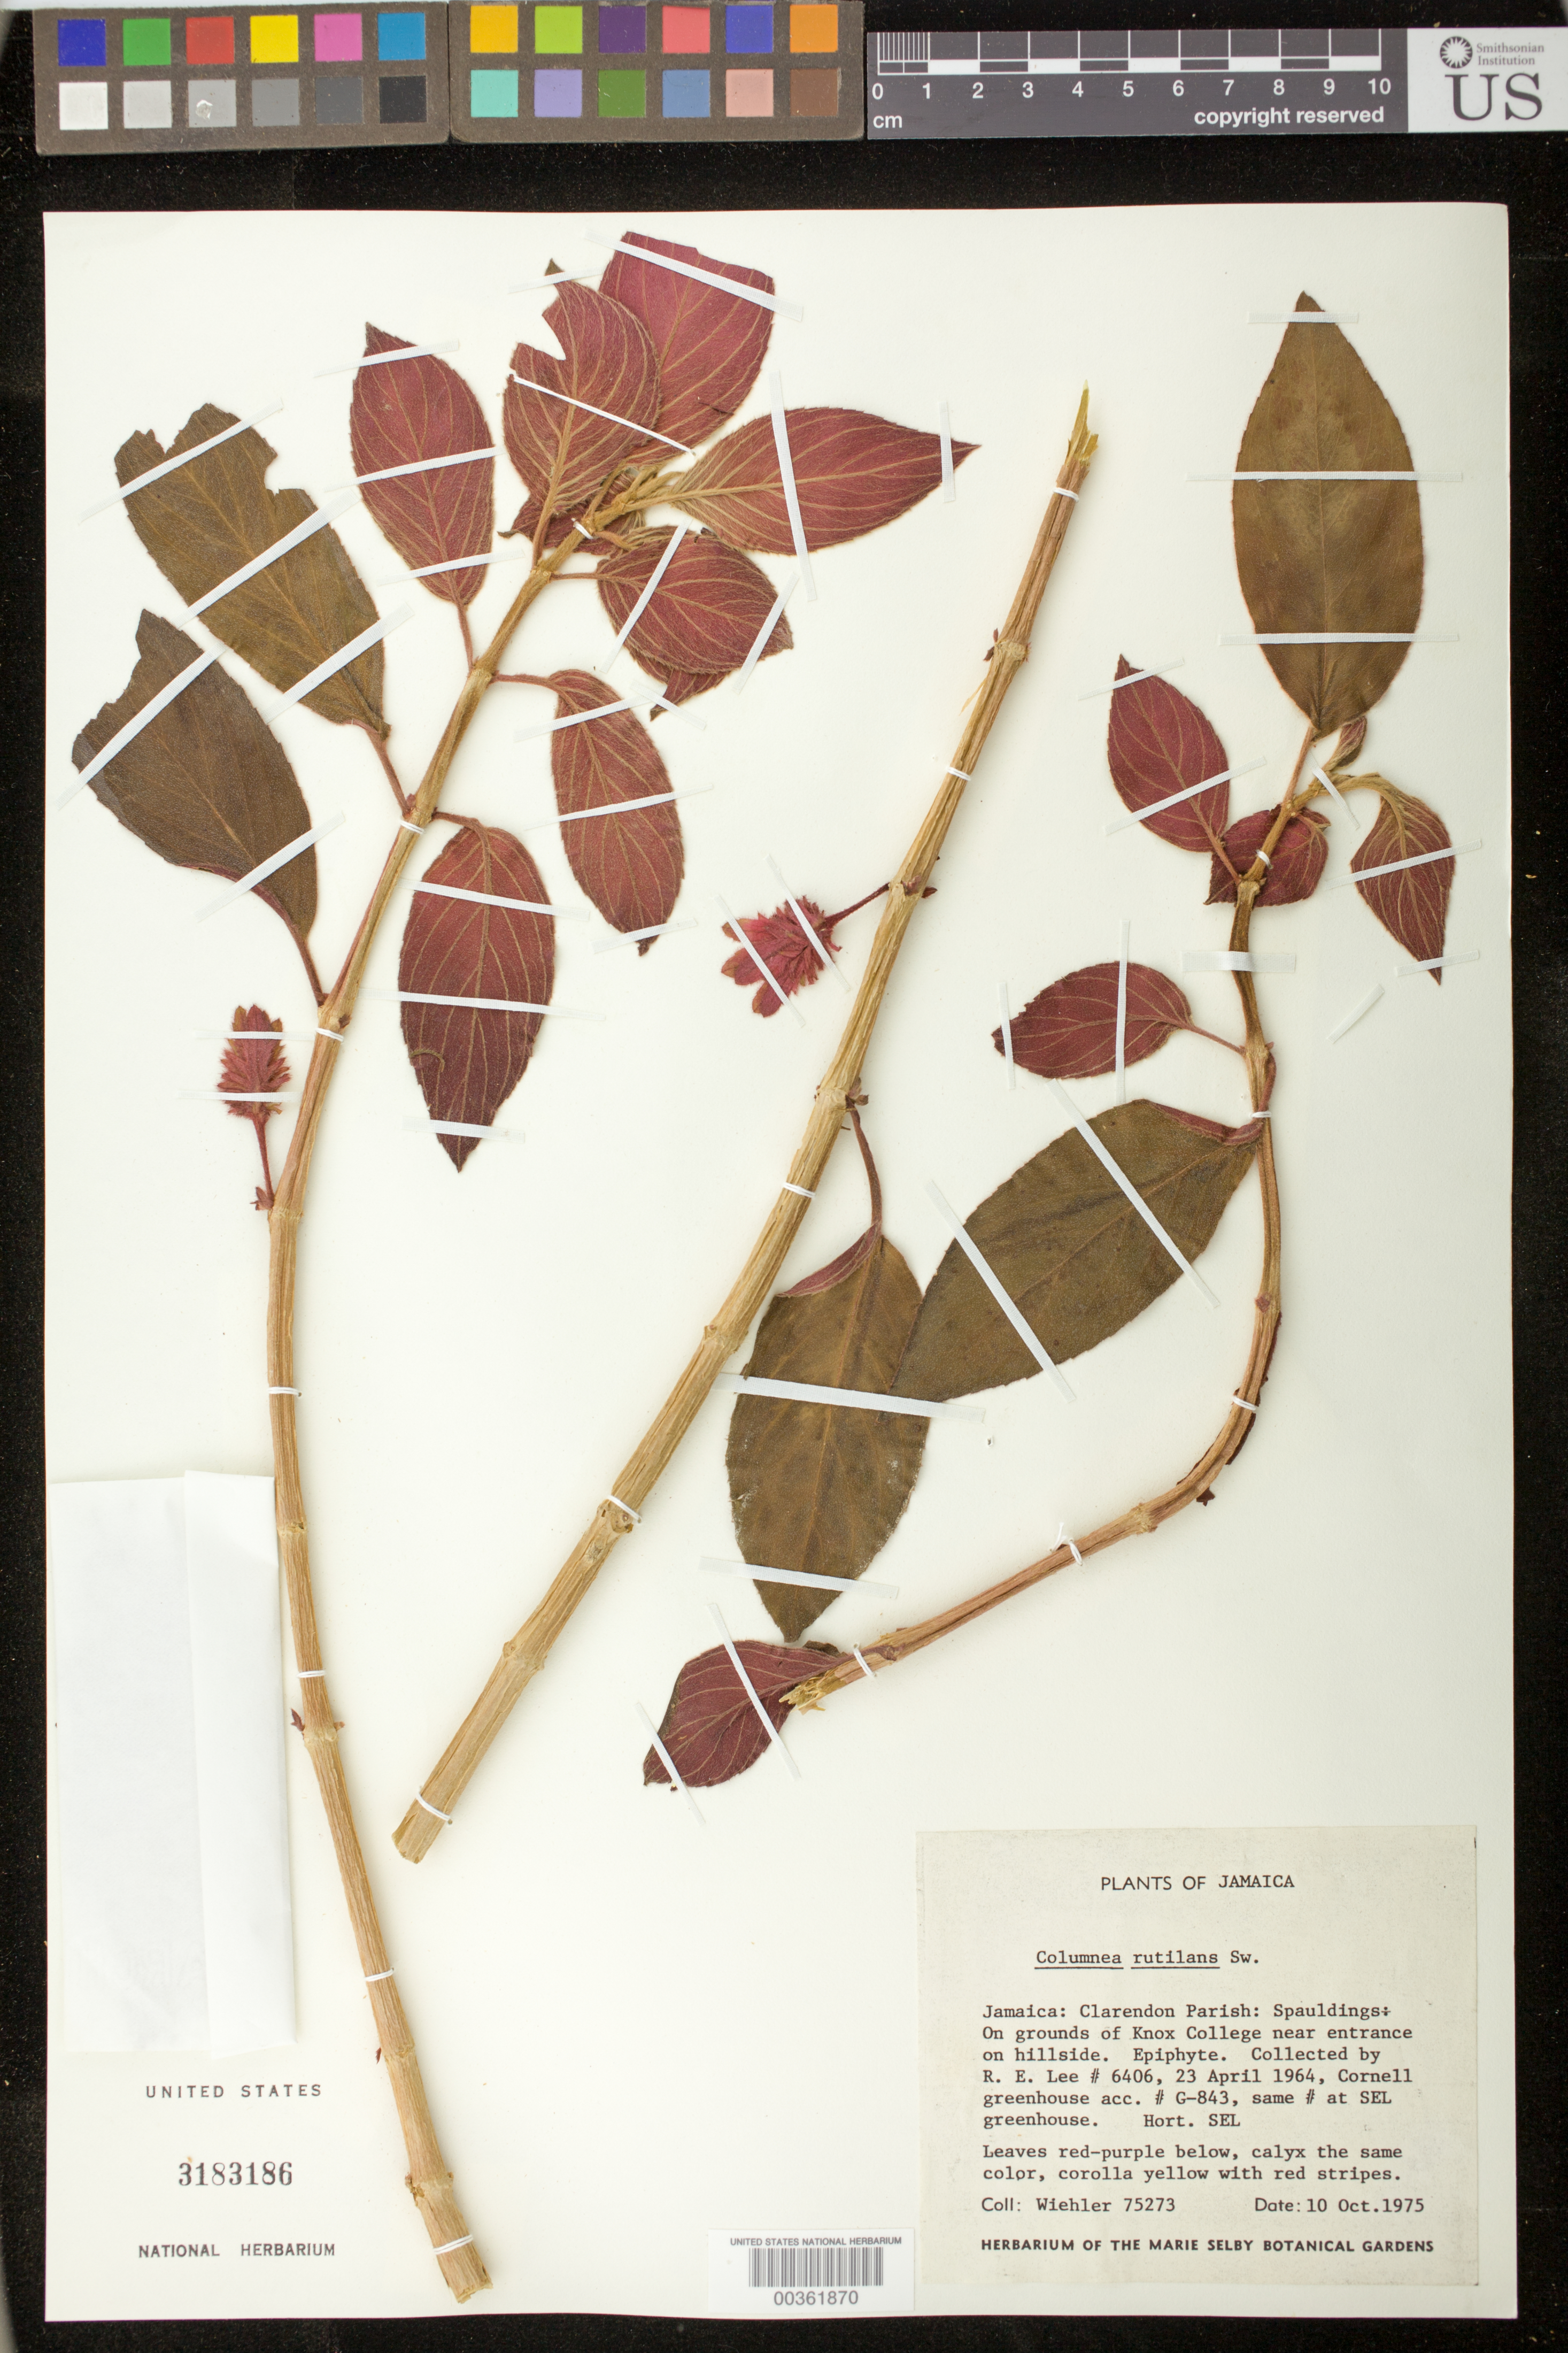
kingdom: Plantae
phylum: Tracheophyta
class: Magnoliopsida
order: Lamiales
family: Gesneriaceae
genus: Columnea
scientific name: Columnea rutilans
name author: Sw.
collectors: H. J. Wiehler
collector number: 75273 [G-843]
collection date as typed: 10 Oct 1975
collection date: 1975-10-10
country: Jamaica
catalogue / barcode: US 3183186